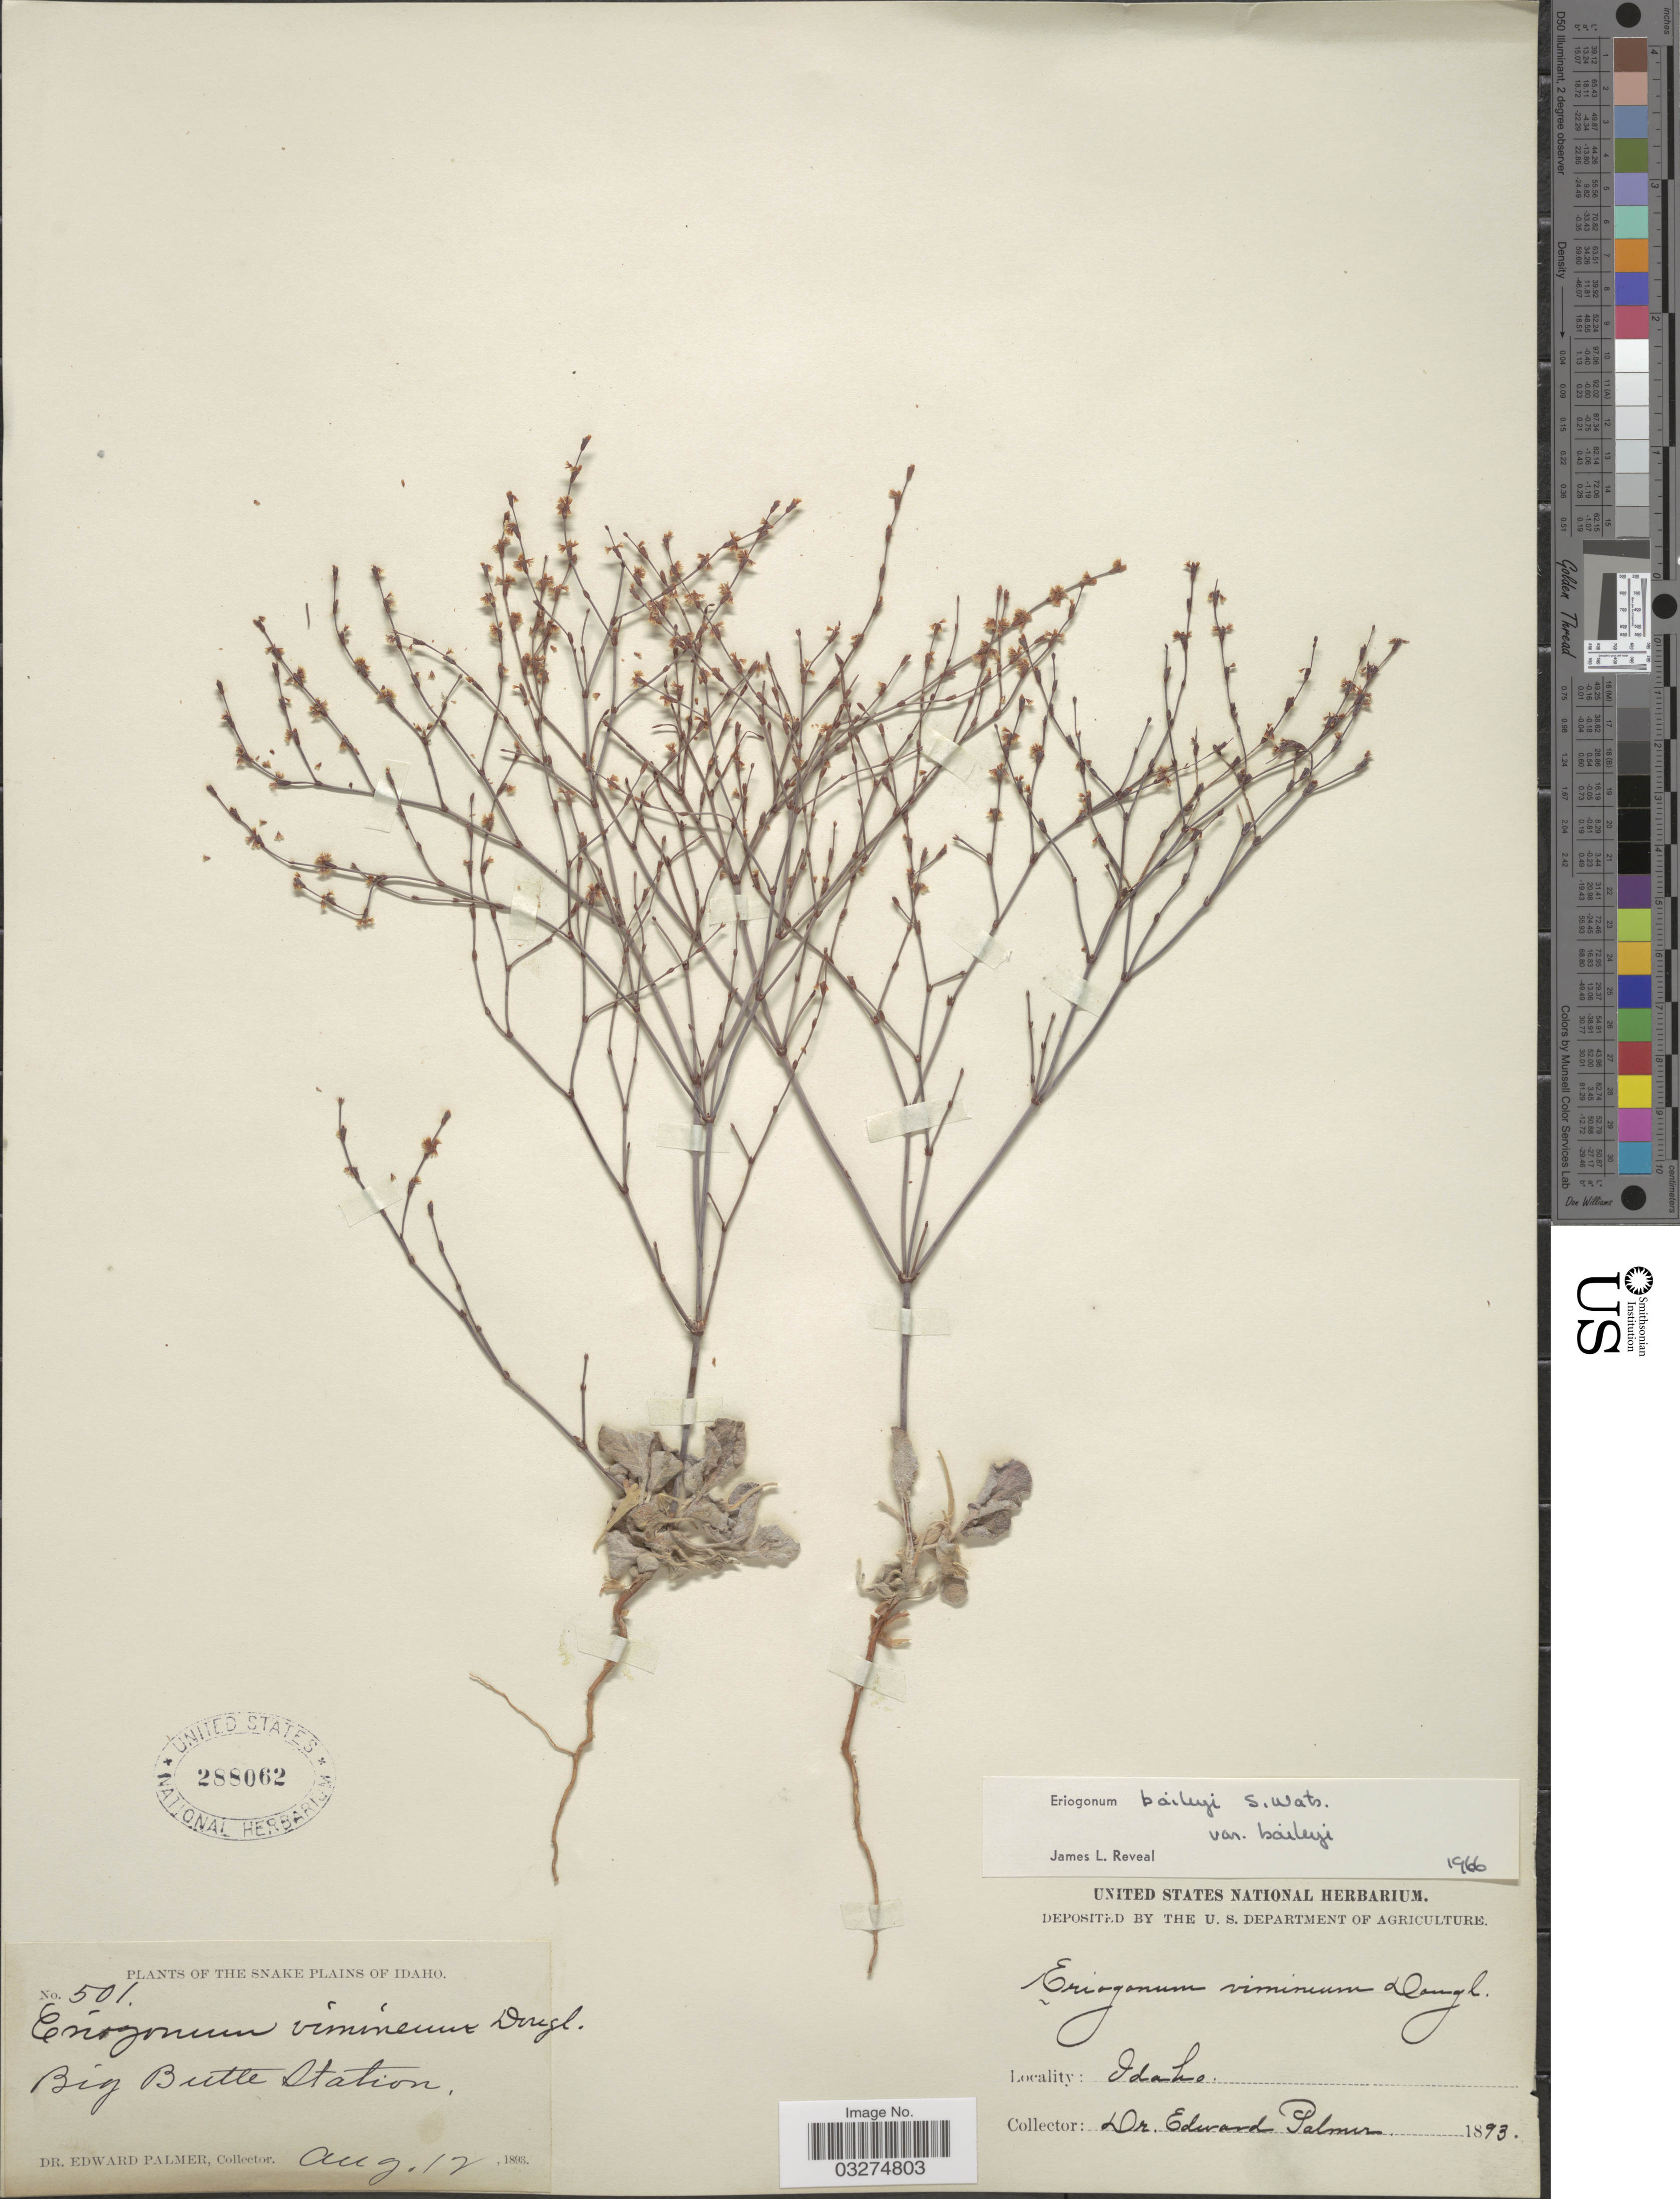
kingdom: Plantae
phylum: Tracheophyta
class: Magnoliopsida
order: Caryophyllales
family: Polygonaceae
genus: Eriogonum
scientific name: Eriogonum baileyi var. baileyi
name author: S. Watson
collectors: E. Palmer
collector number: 501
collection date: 1893-08-12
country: United States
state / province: Idaho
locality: The Snake Plains. Big Butte Station.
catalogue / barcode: US 288062